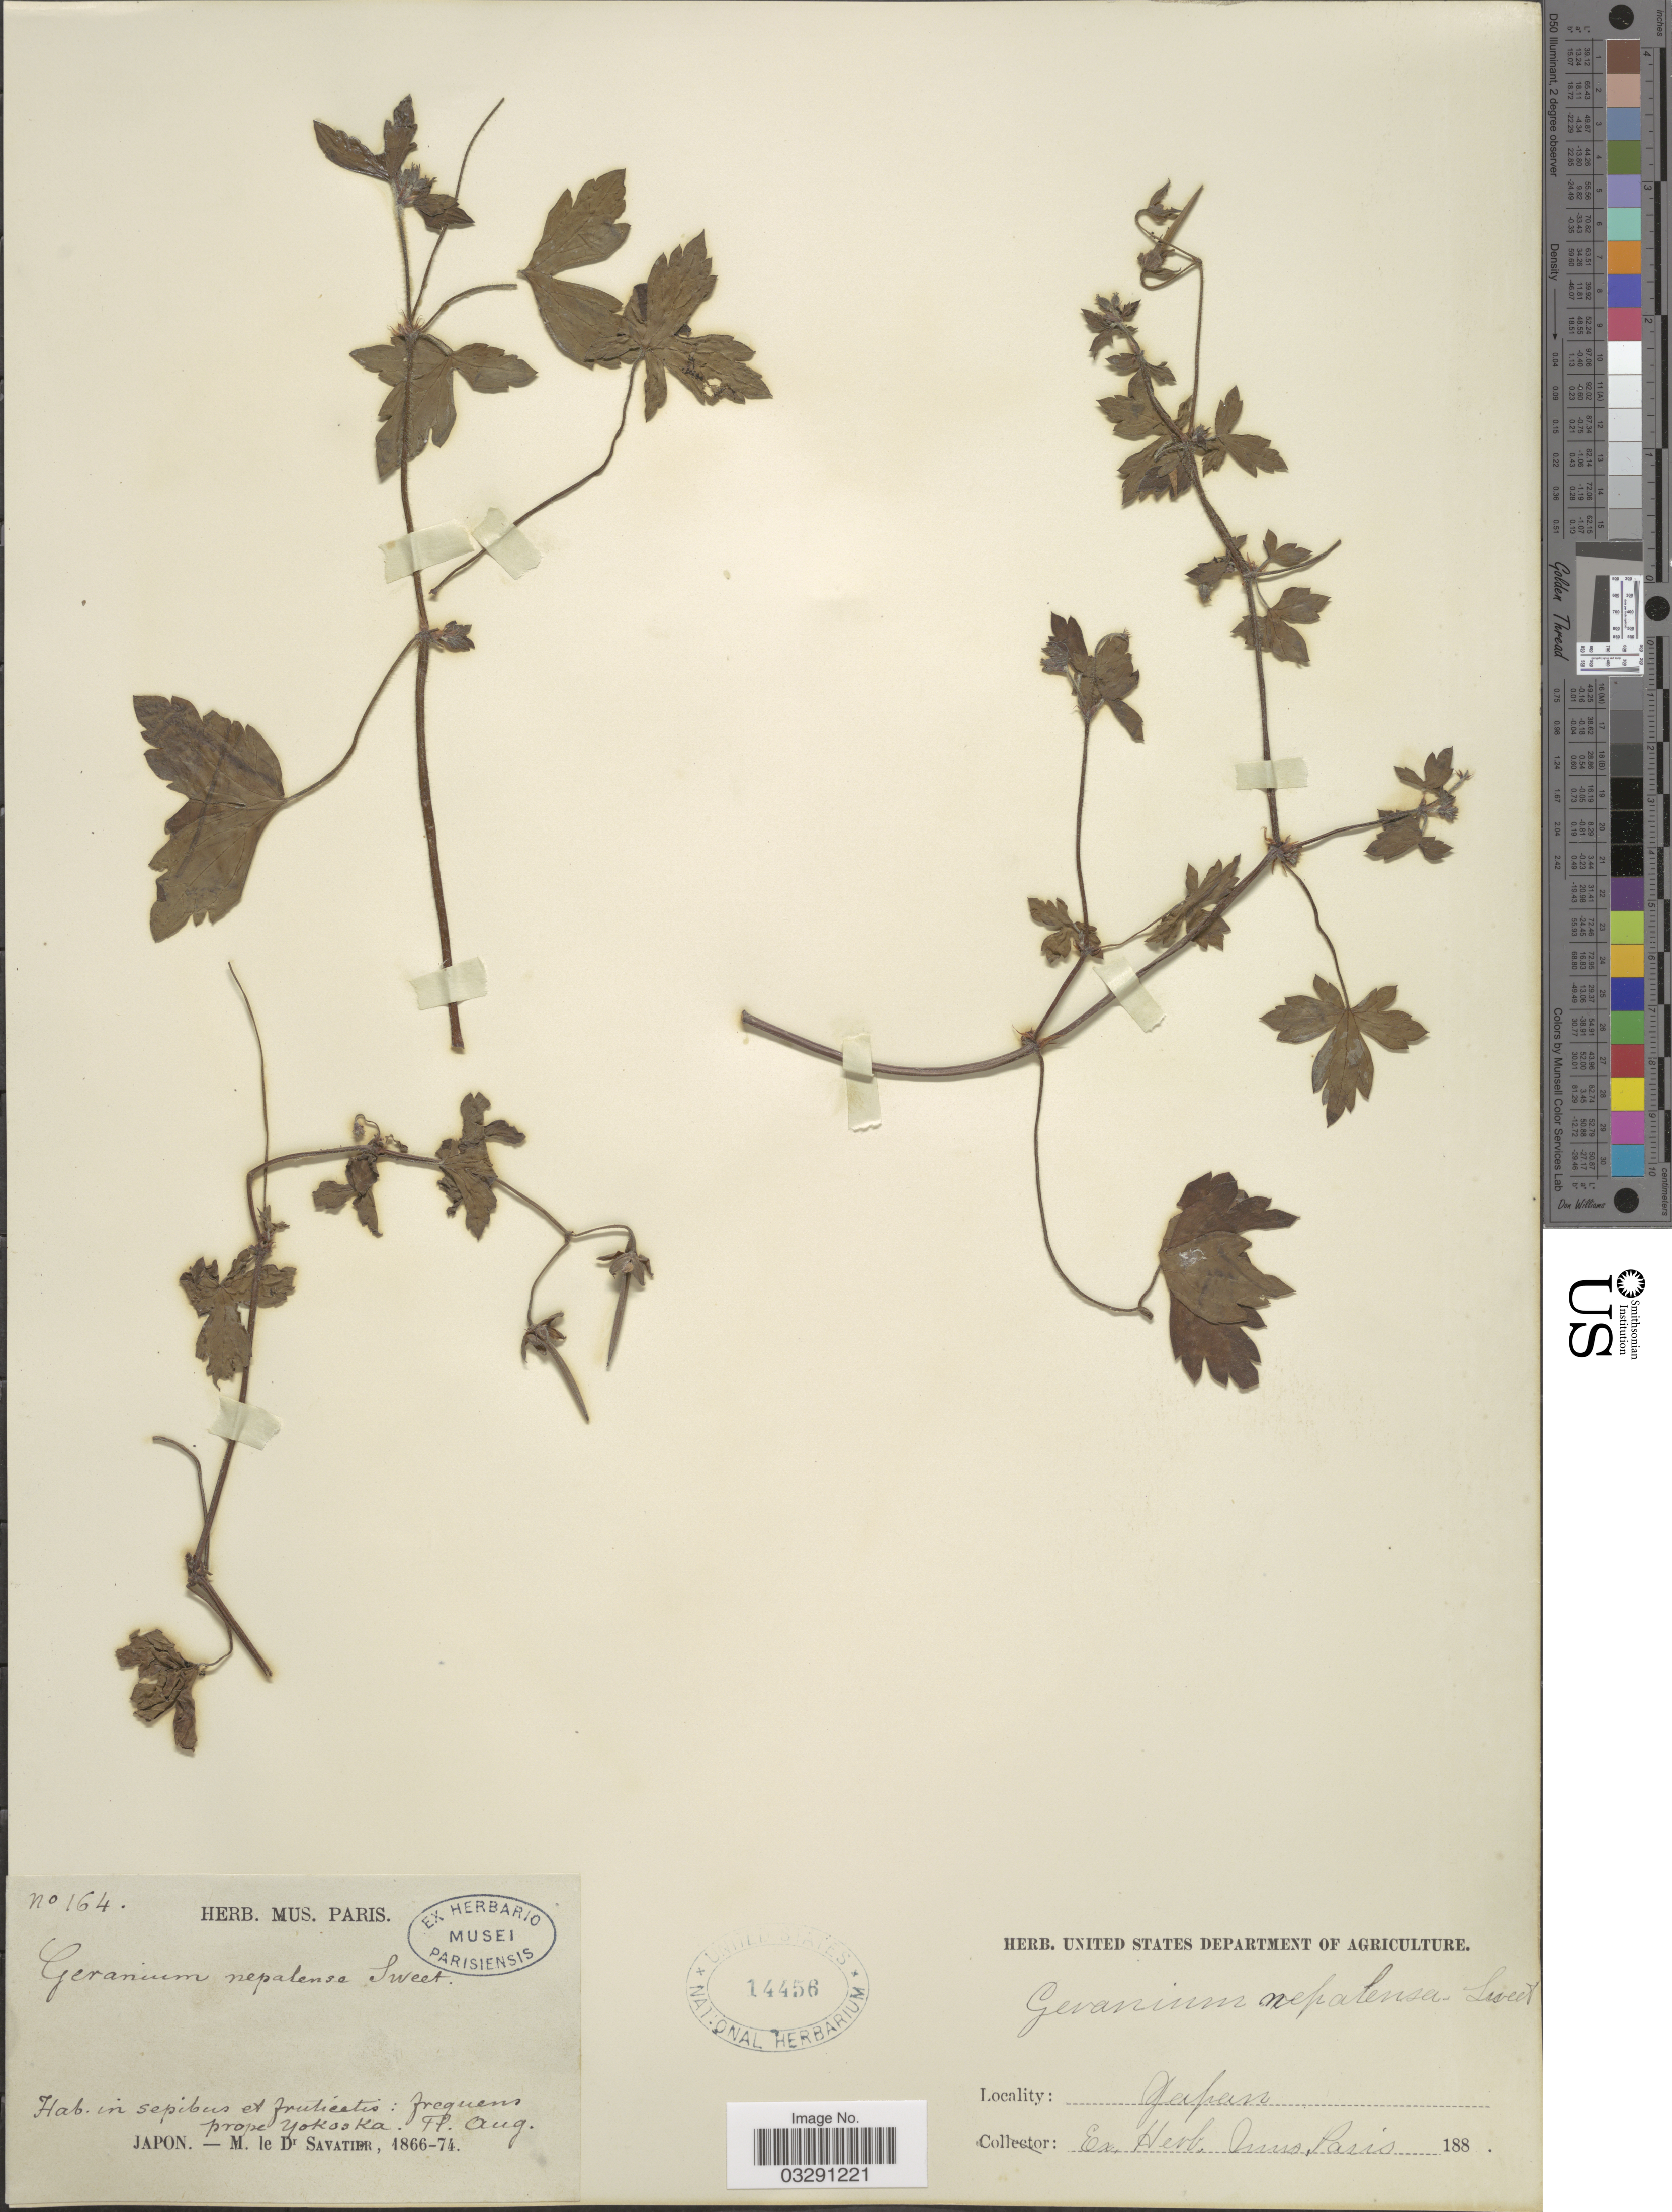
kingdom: Plantae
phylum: Tracheophyta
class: Magnoliopsida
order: Geraniales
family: Geraniaceae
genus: Geranium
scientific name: Geranium nepalense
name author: Sweet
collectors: M. Savatier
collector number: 164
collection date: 1866-08/1874-08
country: Japan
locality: Frequens prope Yokoska.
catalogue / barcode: US 14456